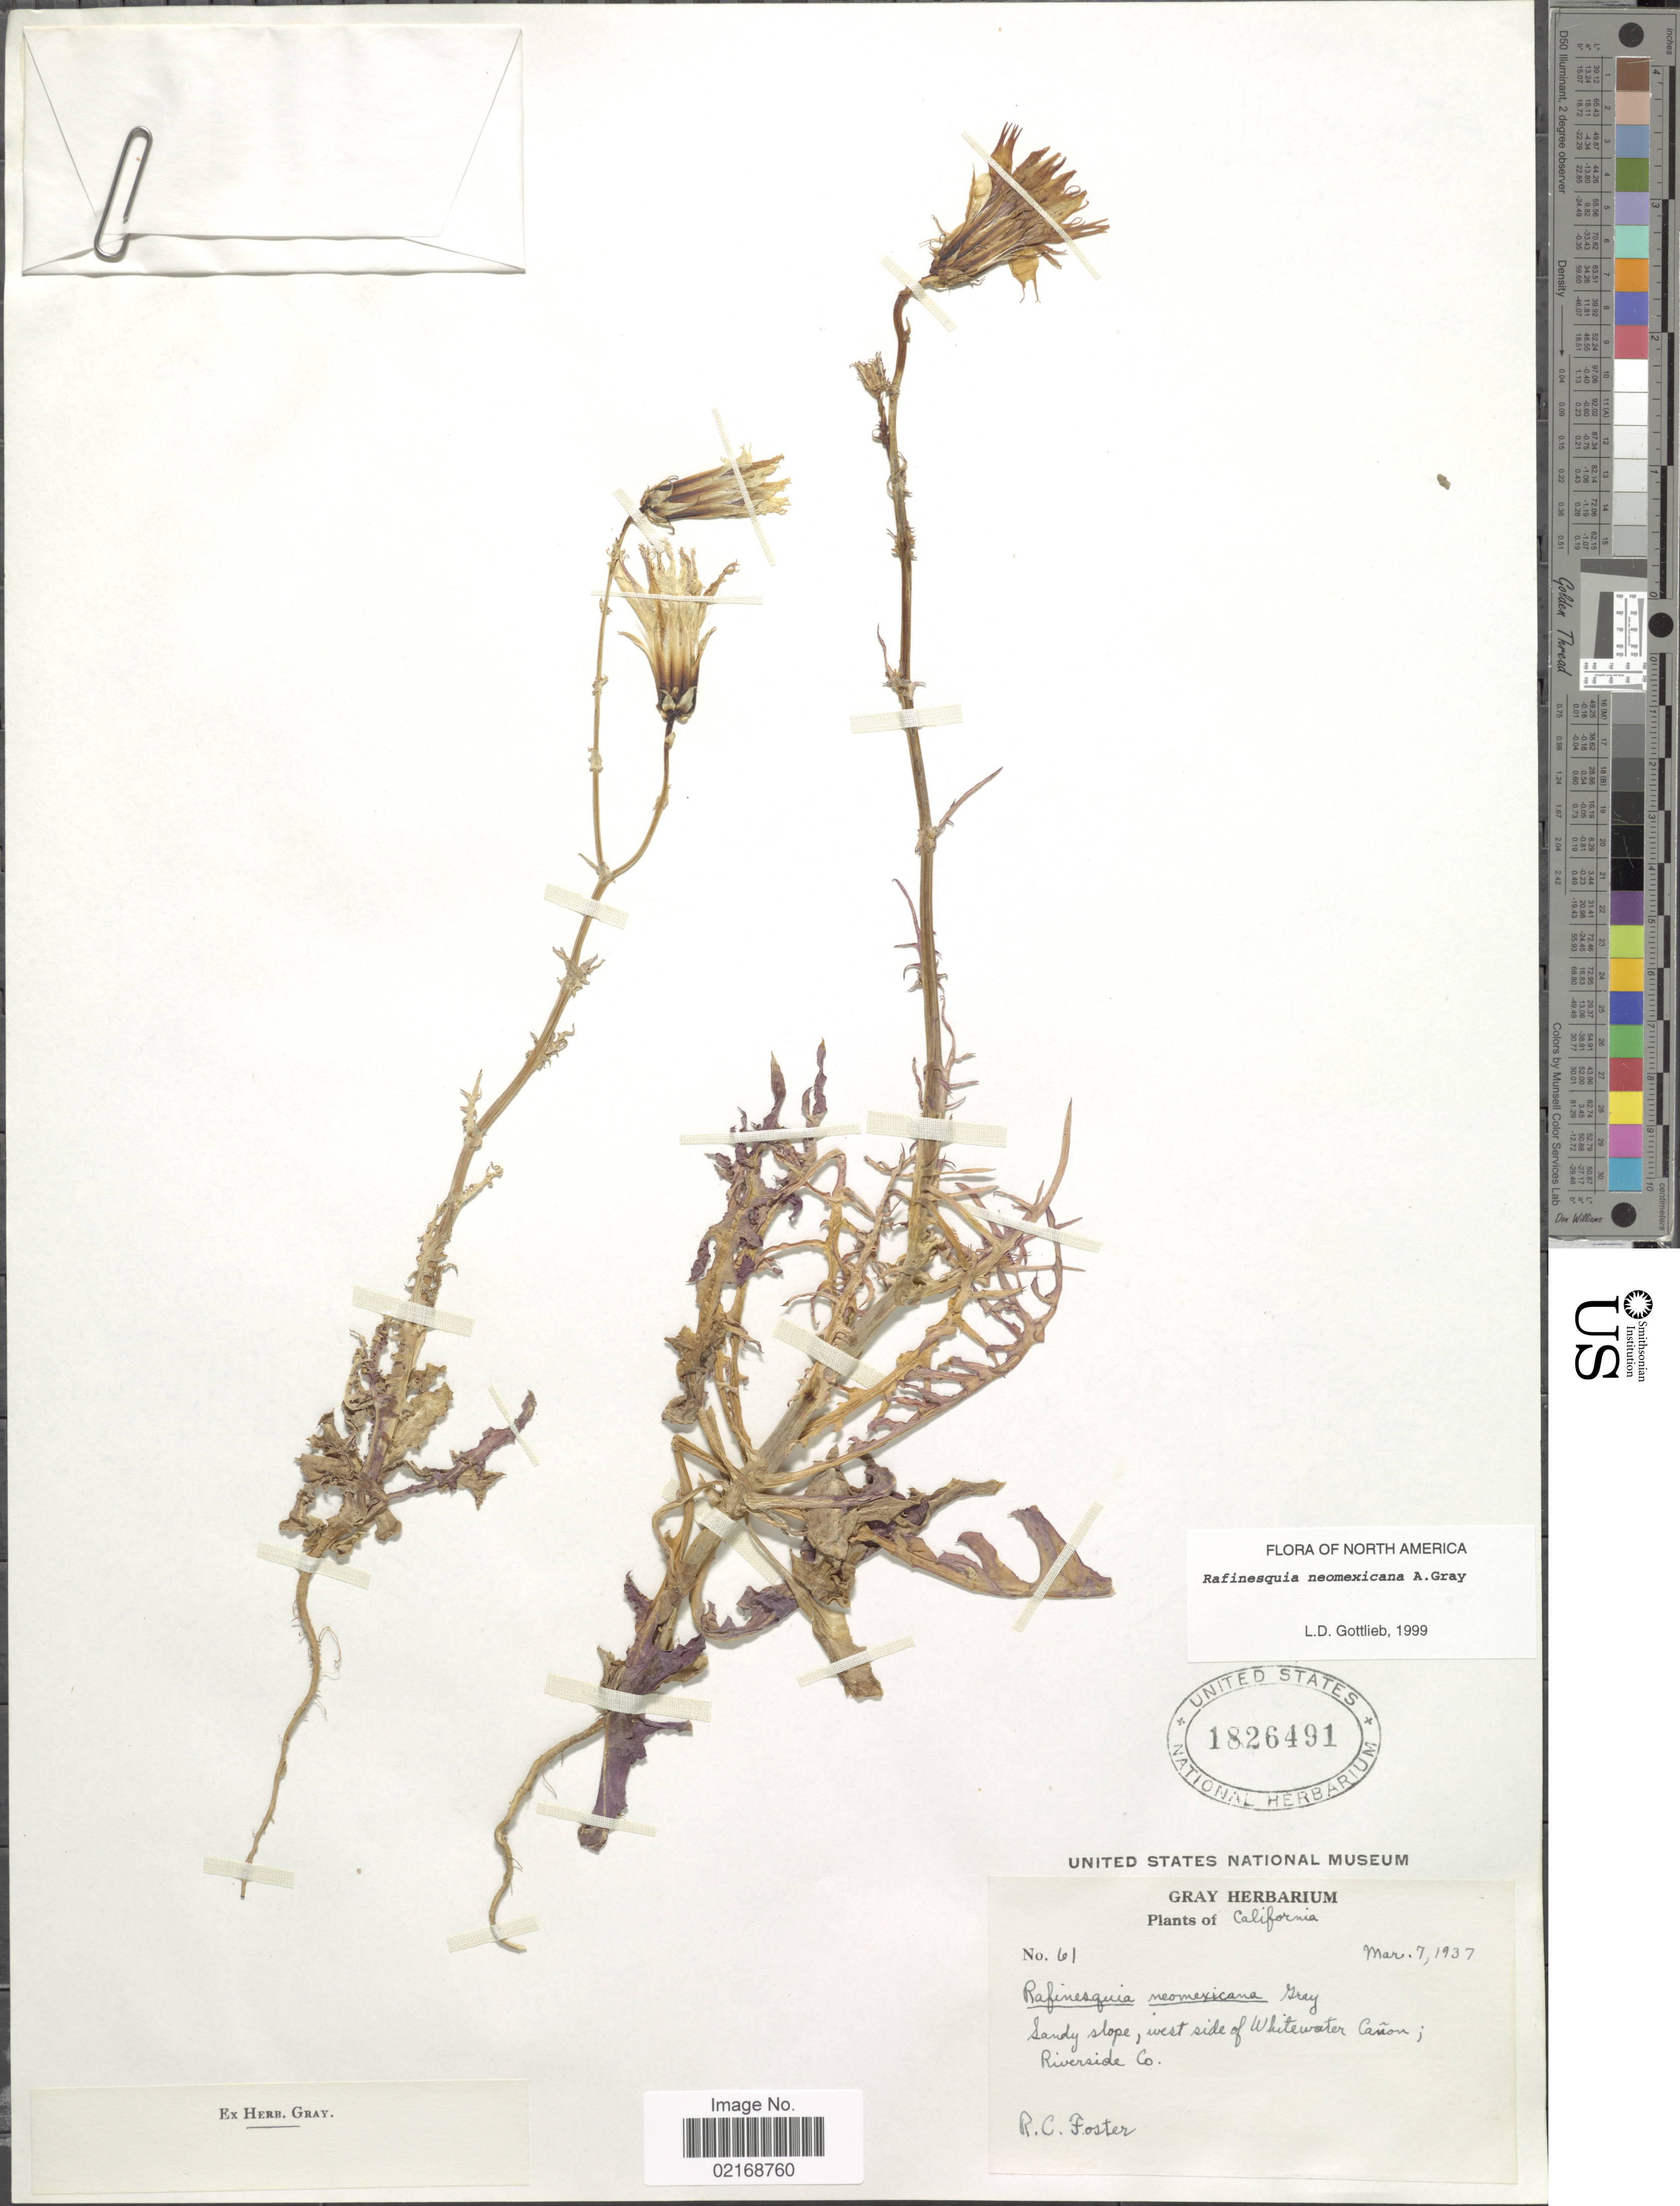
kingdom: Plantae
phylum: Tracheophyta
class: Magnoliopsida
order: Asterales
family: Asteraceae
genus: Rafinesquia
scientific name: Rafinesquia neomexicana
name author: A. Gray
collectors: R. C. Foster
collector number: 61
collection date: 1937-03-07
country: United States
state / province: California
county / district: Riverside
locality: Sandy slope, west side of Whitewater Cañon, Riverside Co.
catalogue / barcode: US 1826491